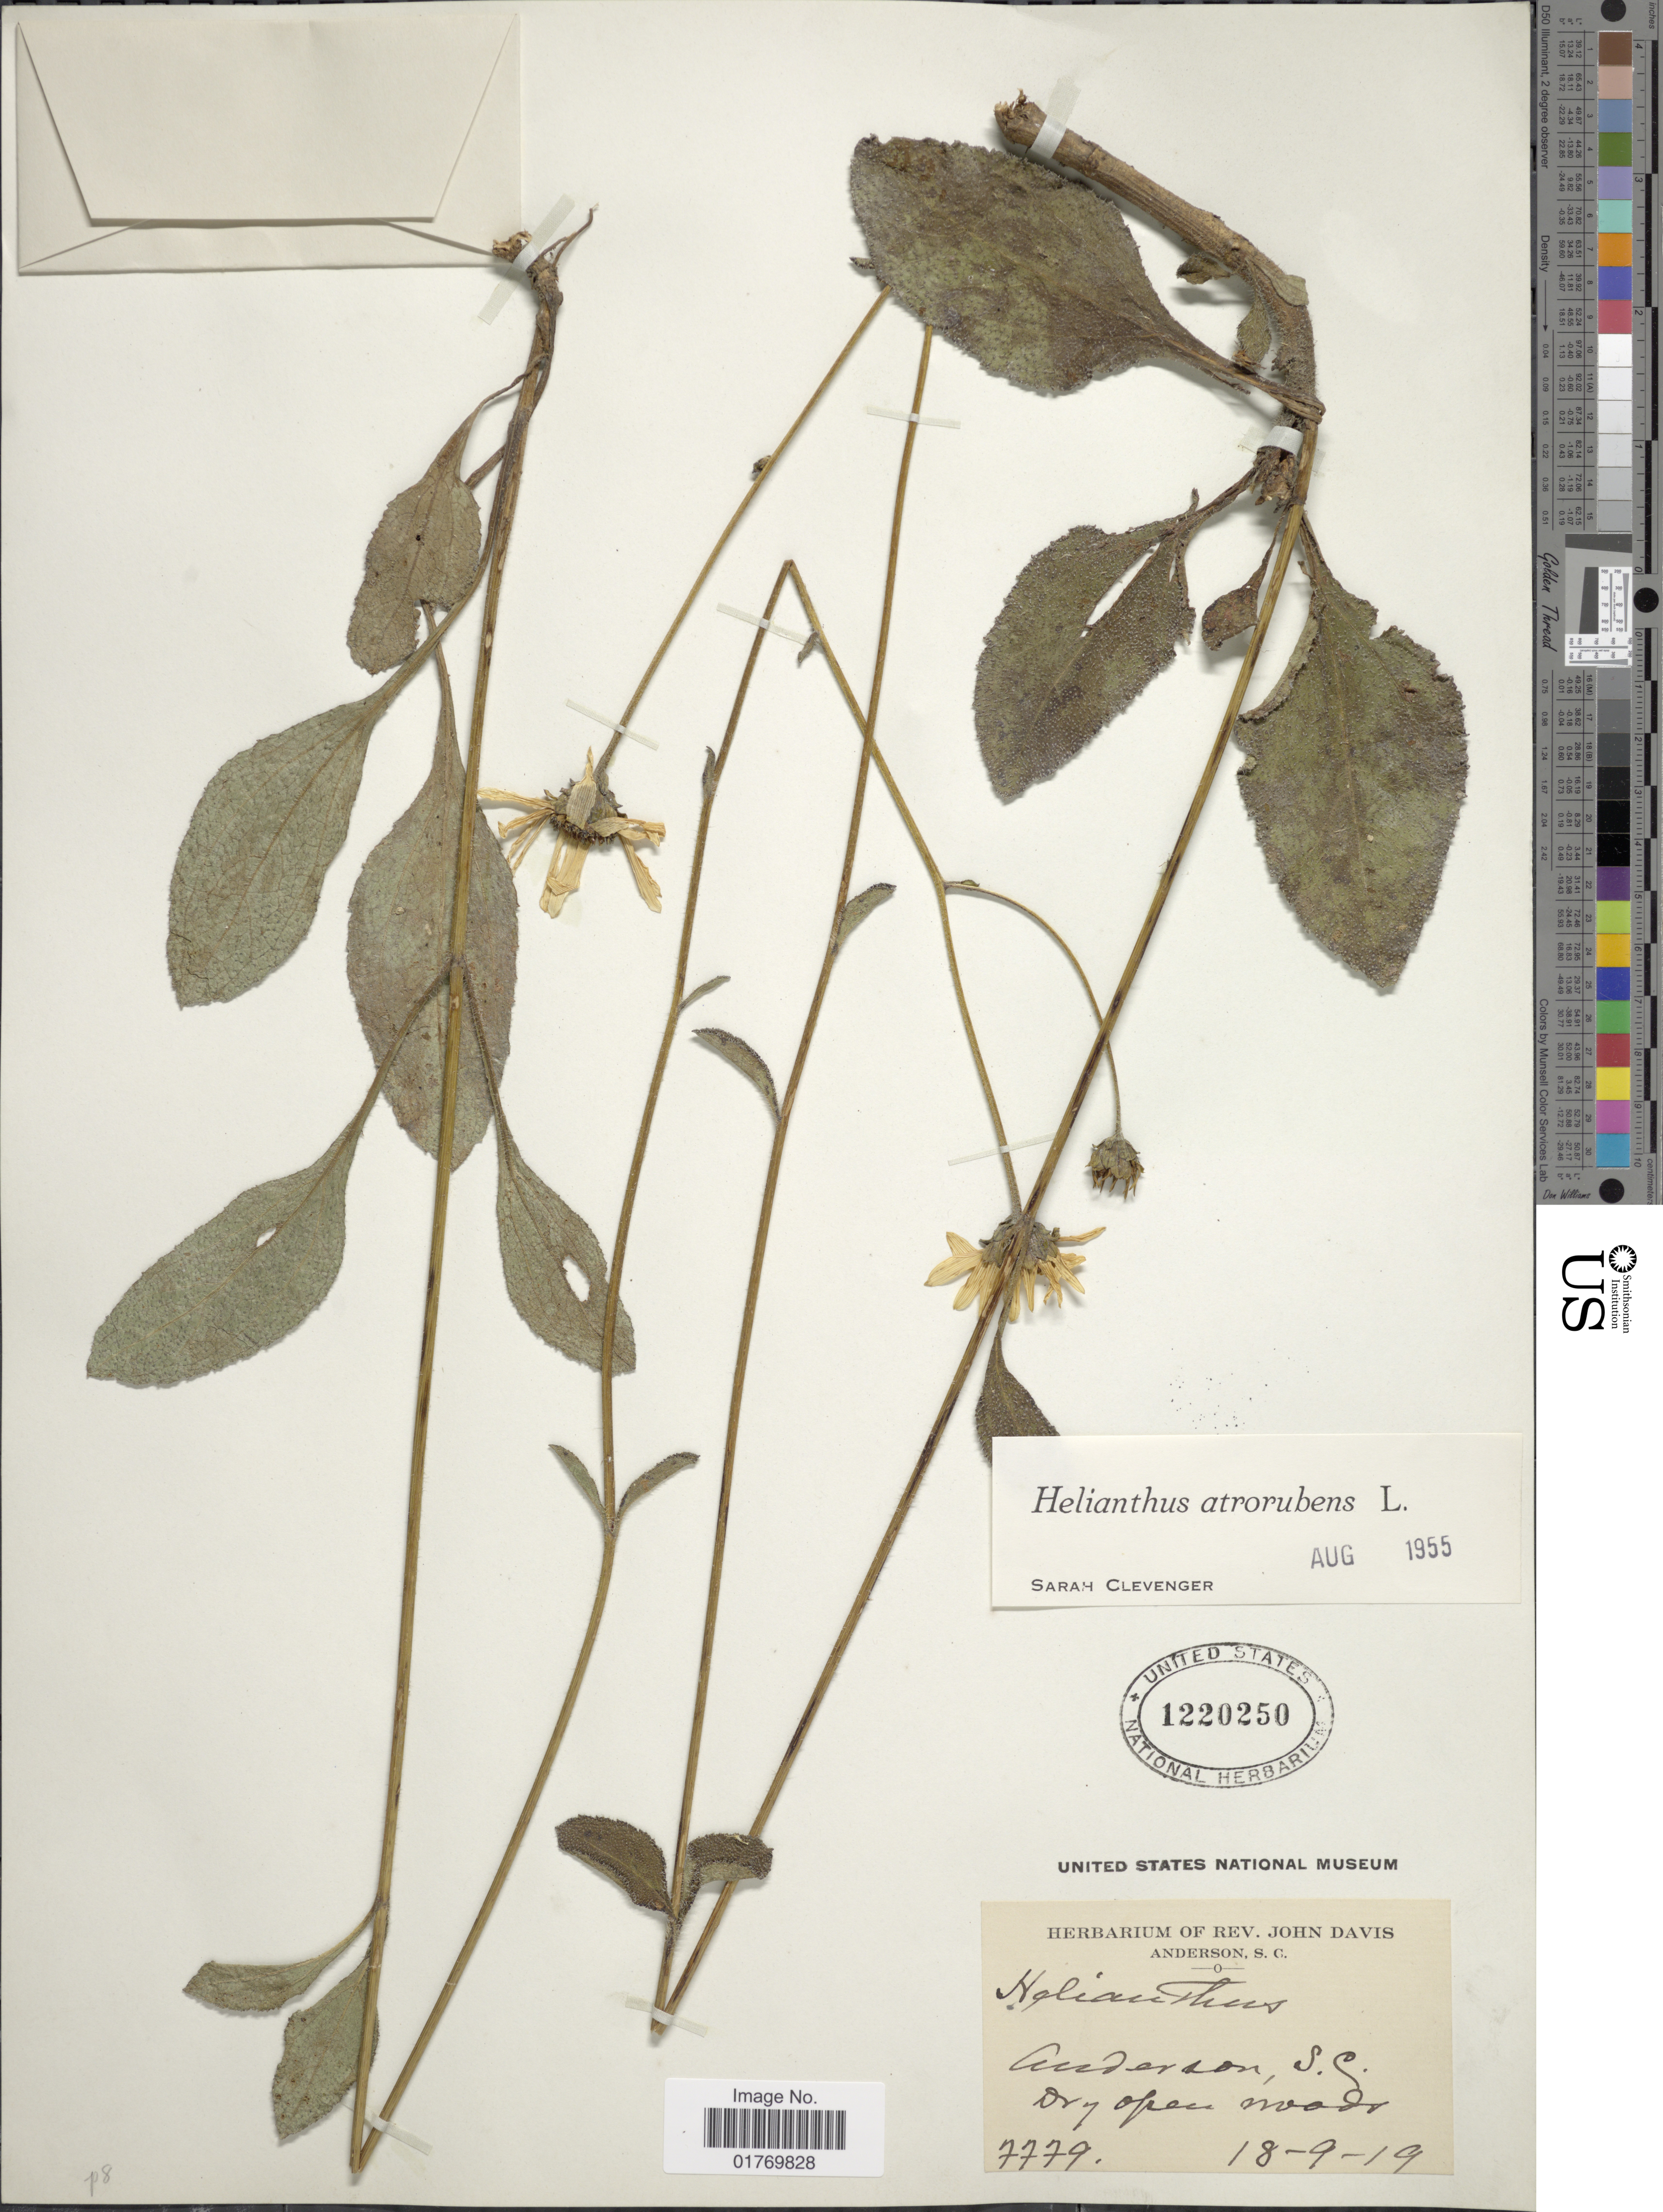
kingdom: Plantae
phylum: Tracheophyta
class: Magnoliopsida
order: Asterales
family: Asteraceae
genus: Helianthus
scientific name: Helianthus atrorubens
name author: L.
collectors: ex herb. Rev. John Davis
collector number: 7779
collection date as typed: Transcribed d/m/y: 18/9/19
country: United States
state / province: South Carolina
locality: Anderson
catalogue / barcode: US 1220250